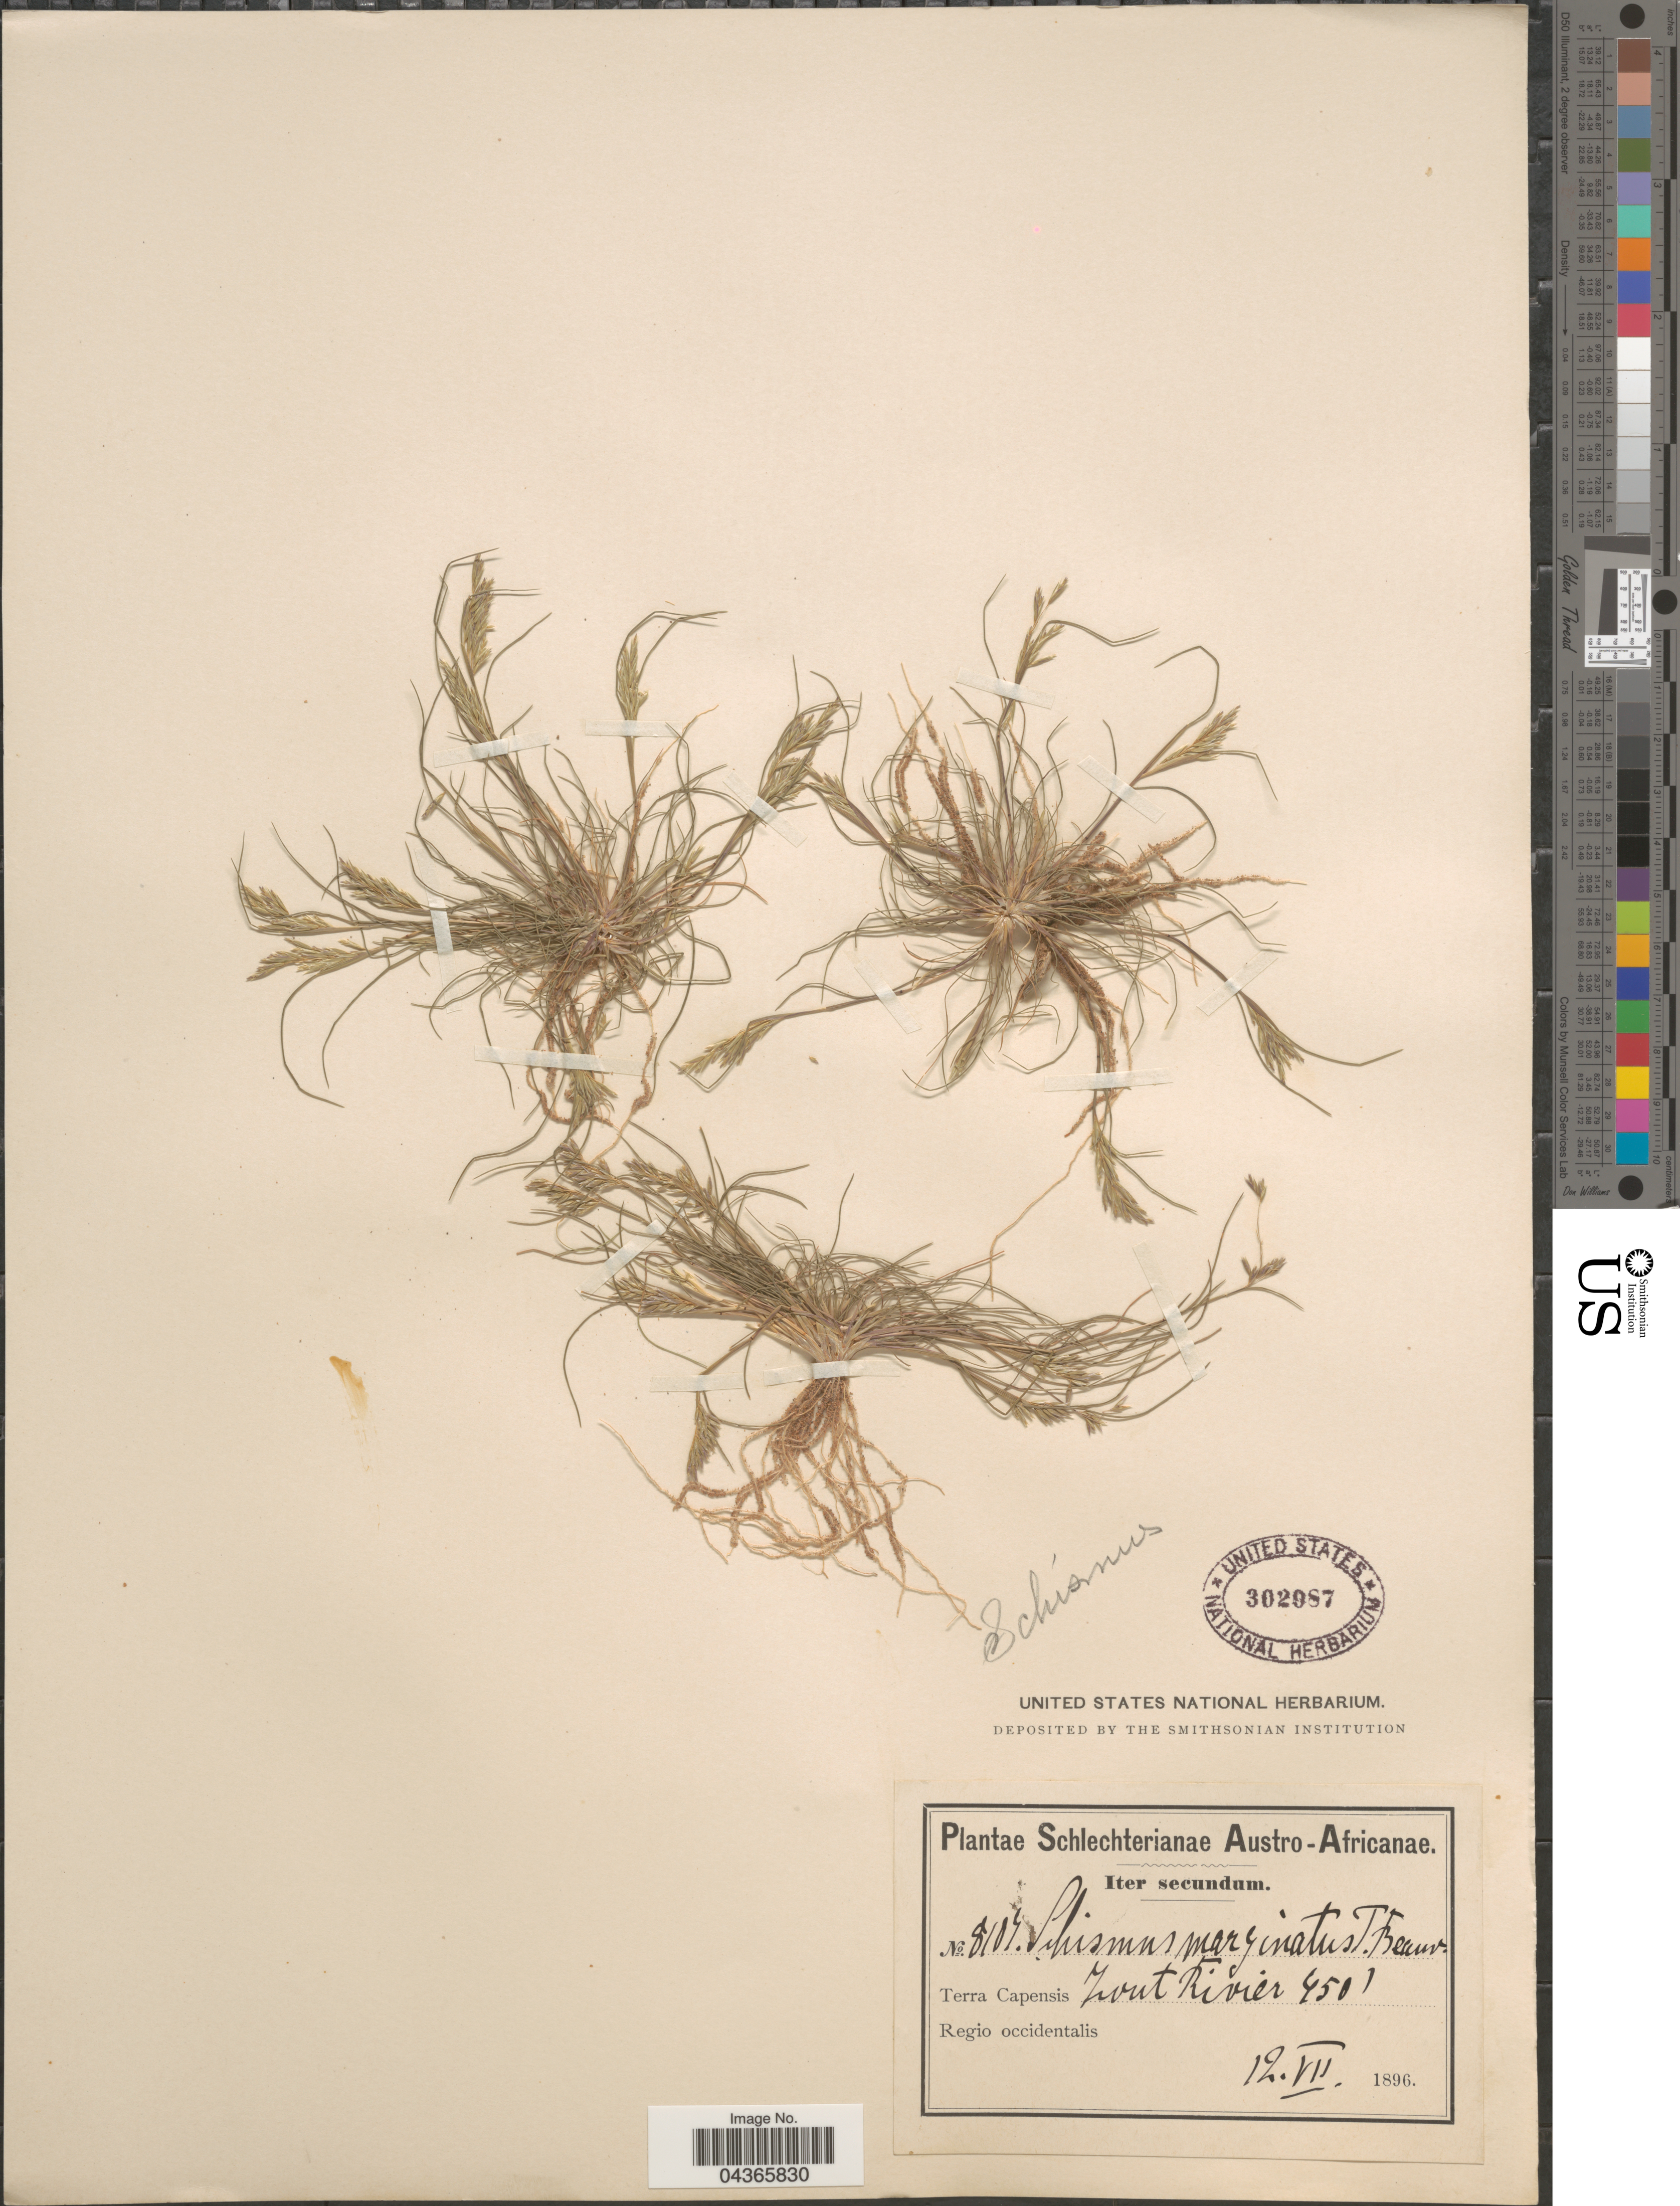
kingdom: Plantae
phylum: Tracheophyta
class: Liliopsida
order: Poales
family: Poaceae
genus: Schismus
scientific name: Schismus barbatus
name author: (L.) Thell.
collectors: Schlechter, --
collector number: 8107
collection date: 1896-07-12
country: South Africa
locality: Austro-Africanae. Terra Capensis. Zout Rivier. Regio occidentalis.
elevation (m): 137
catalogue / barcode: US 302987